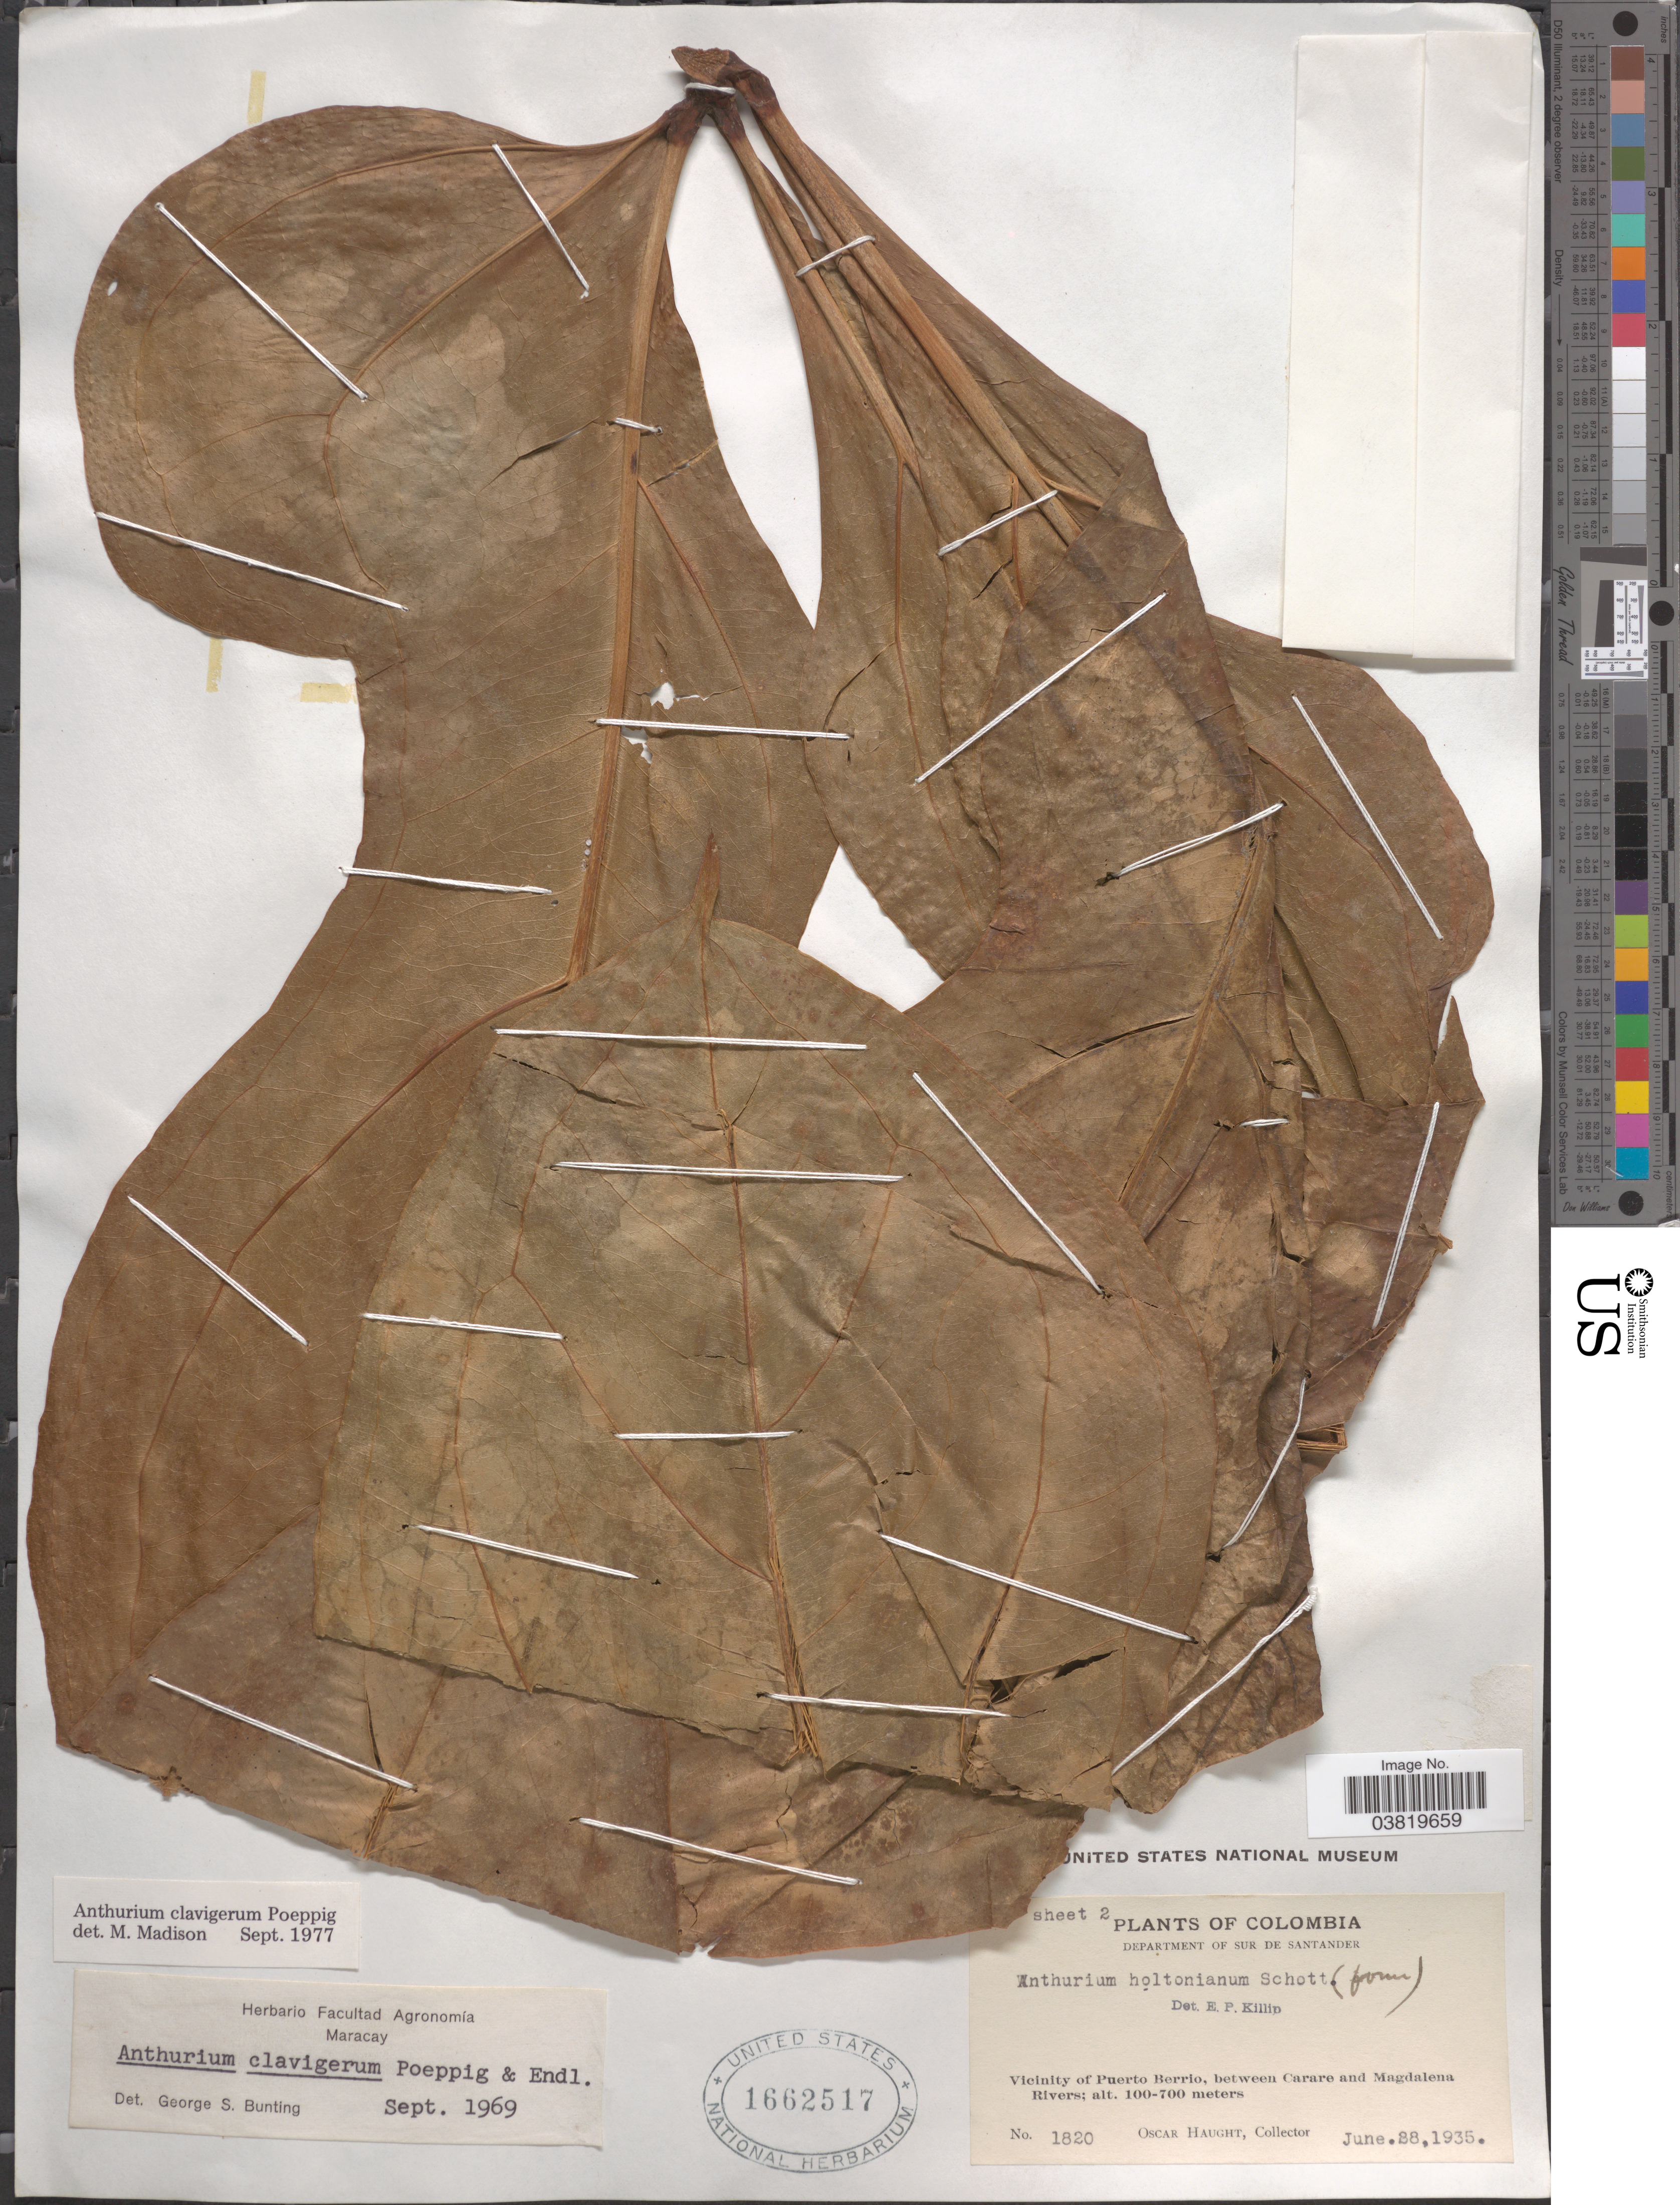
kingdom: Plantae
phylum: Tracheophyta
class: Liliopsida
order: Alismatales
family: Araceae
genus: Anthurium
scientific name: Anthurium clavigerum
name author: Poepp. & Endl.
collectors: O. L. Haught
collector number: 1820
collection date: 1935-06-28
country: Colombia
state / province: Santander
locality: Department of Sur de Santander. Vicinity of Puerto Berrio, between Carare and Magdalena Rivers.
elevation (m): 100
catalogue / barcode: US 1662517